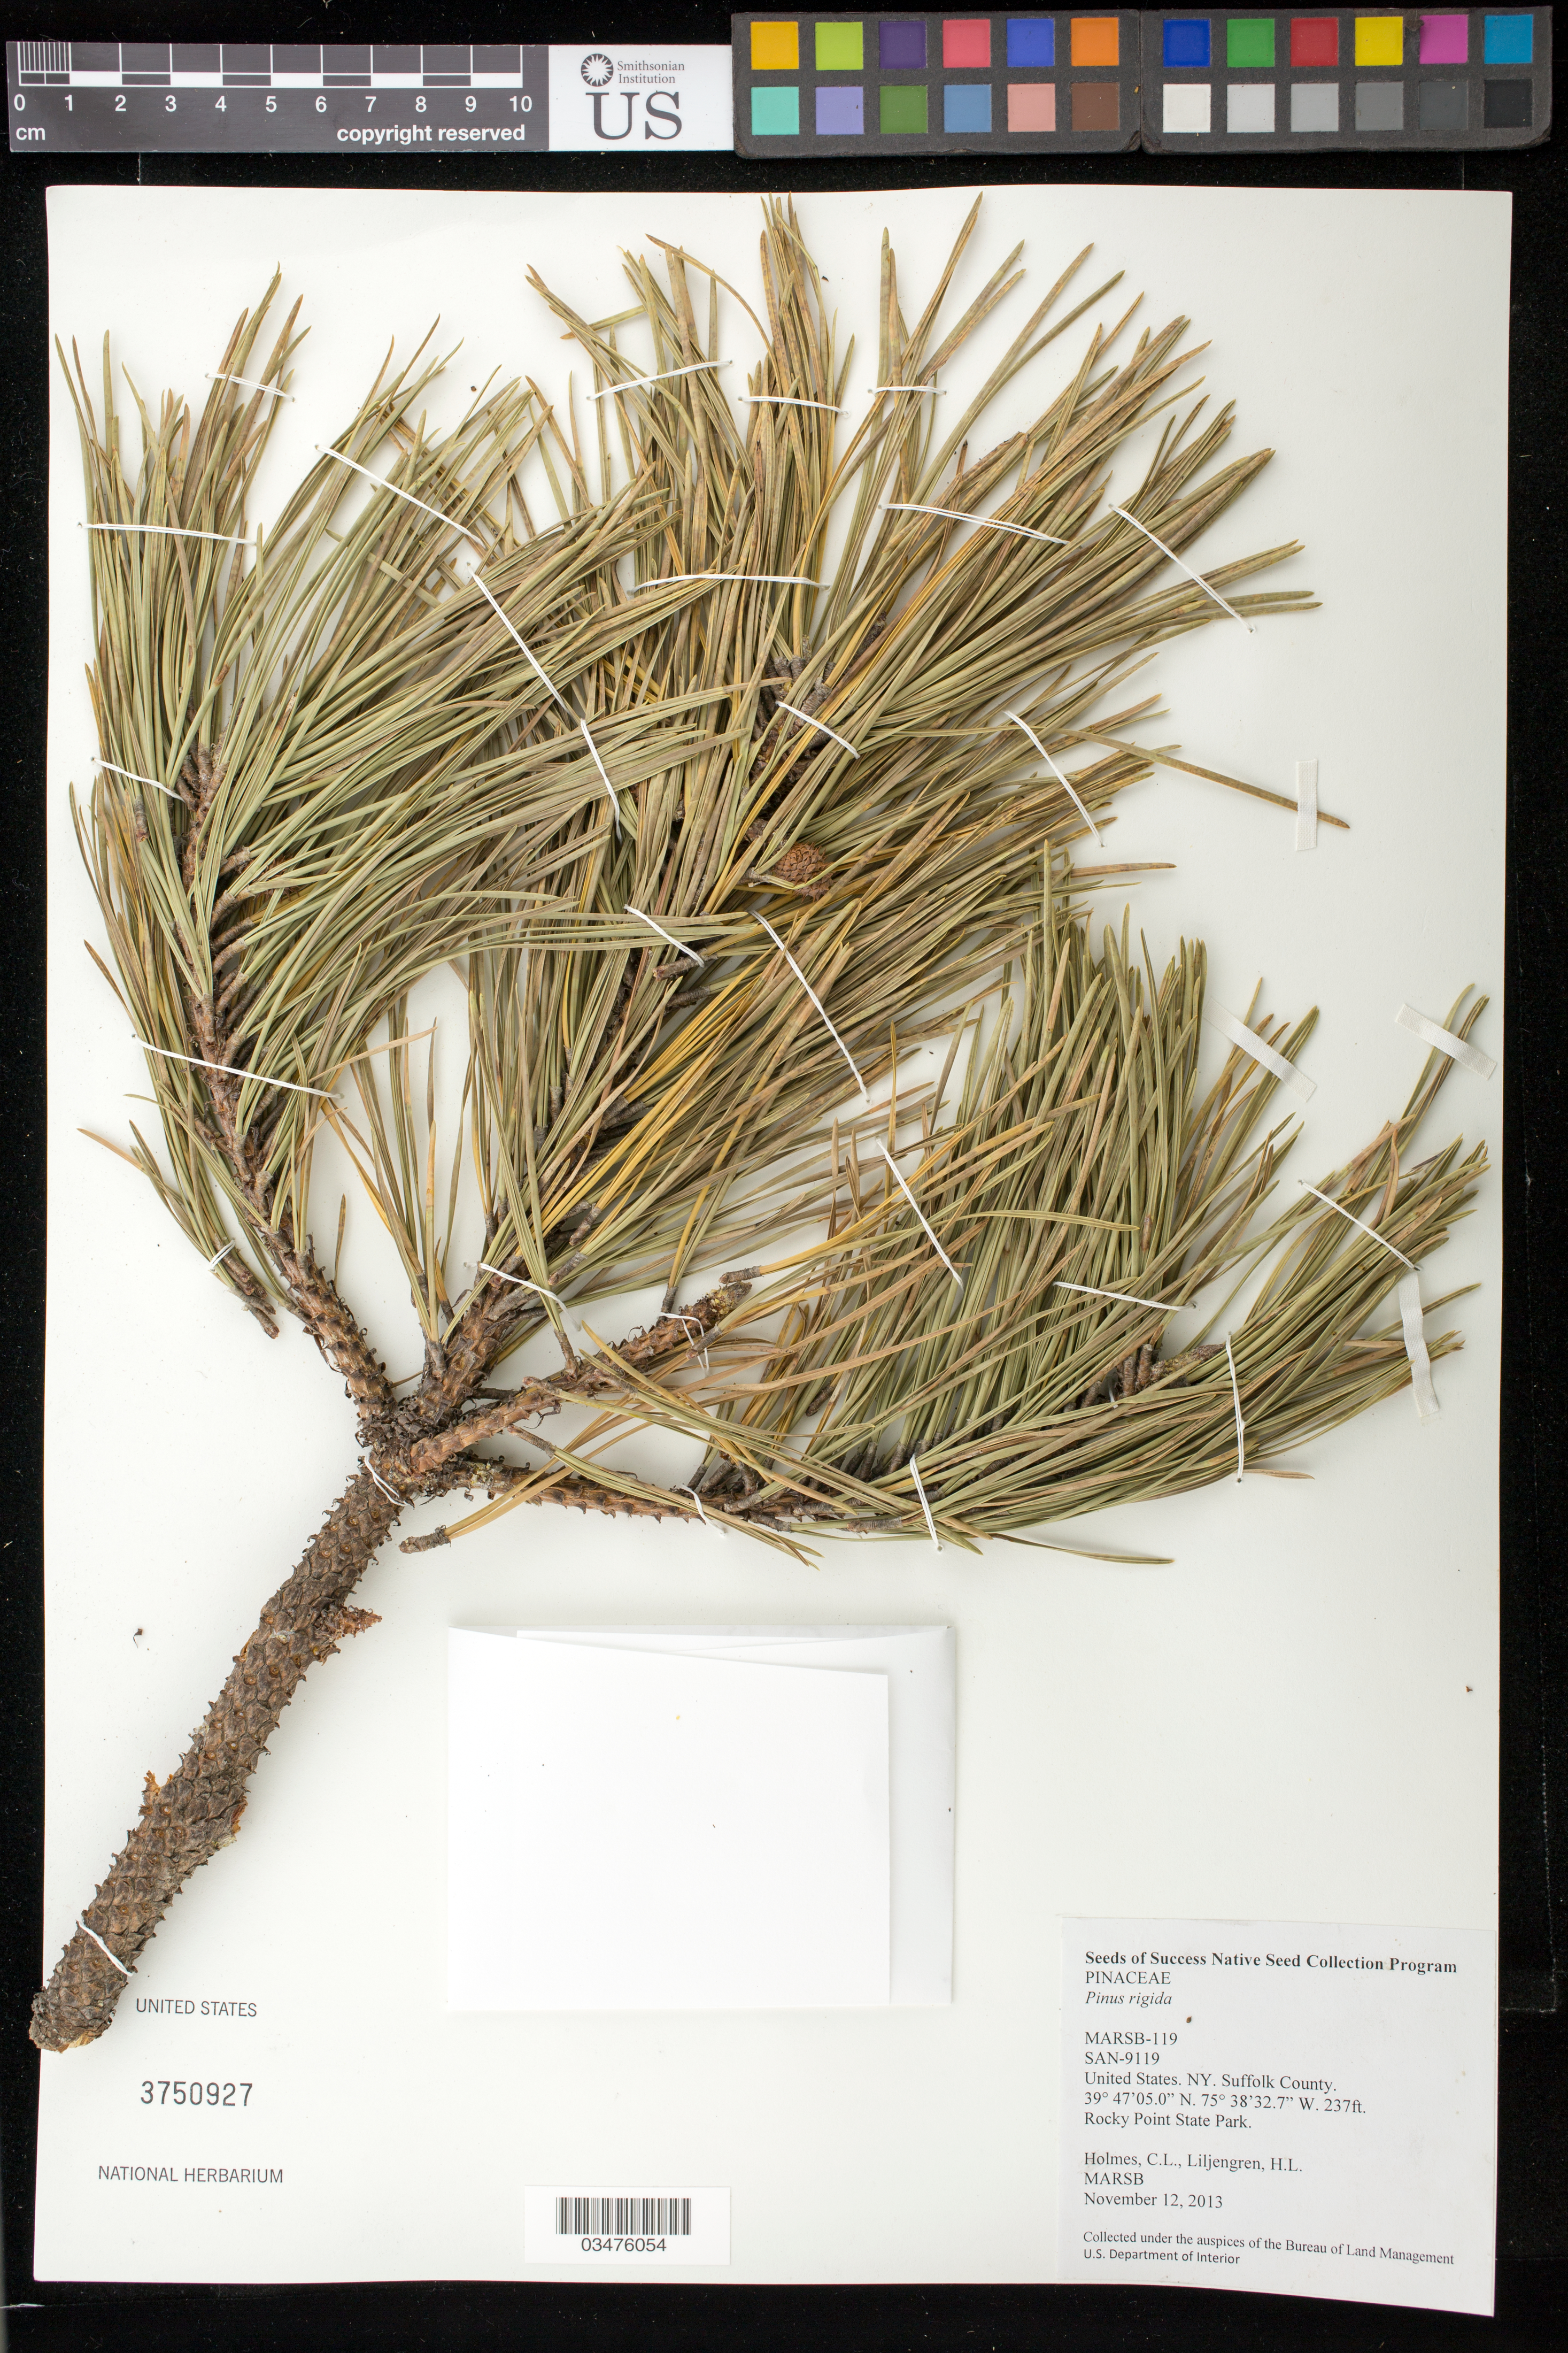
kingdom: Plantae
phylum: Tracheophyta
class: Pinopsida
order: Pinales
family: Pinaceae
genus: Pinus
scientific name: Pinus rigida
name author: Mill.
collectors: C. Holmes & H. Liljengren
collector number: MARSB-119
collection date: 2013-11-12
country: United States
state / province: New York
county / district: Suffolk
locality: Rocky Point State Park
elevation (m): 72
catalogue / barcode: US 3750927